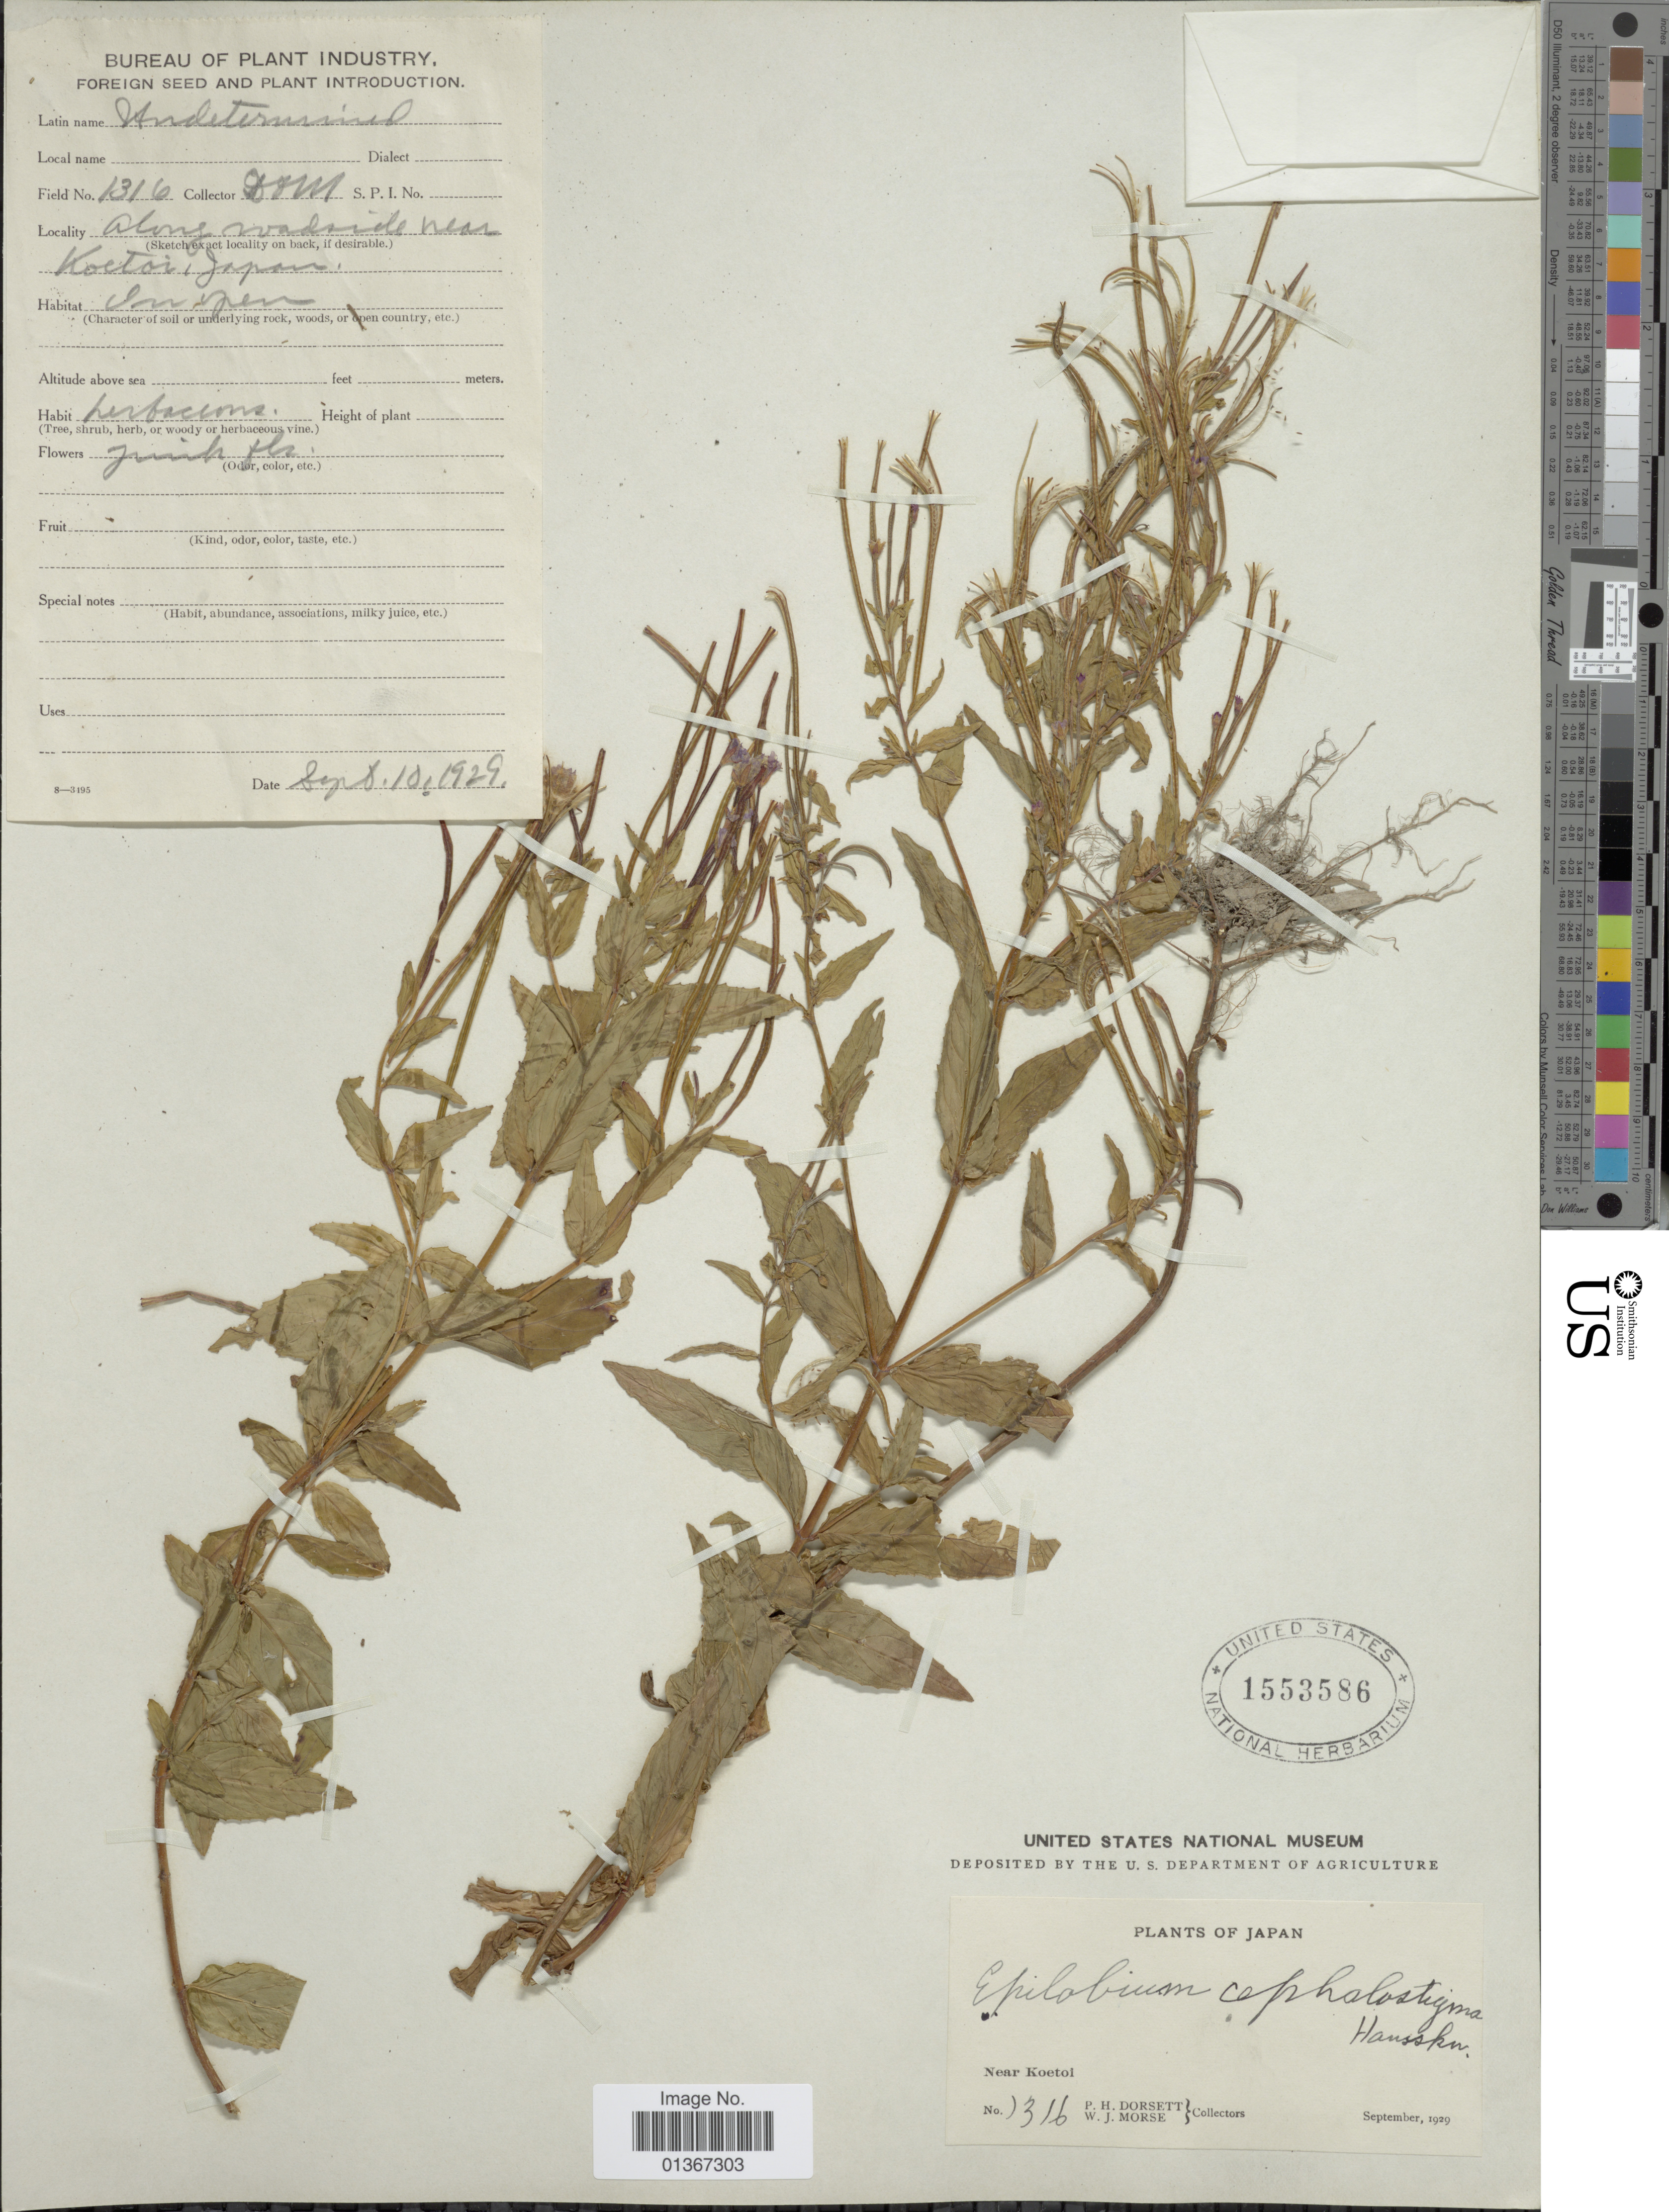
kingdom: Plantae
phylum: Tracheophyta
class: Magnoliopsida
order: Myrtales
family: Onagraceae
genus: Epilobium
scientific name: Epilobium amurense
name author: Hausskn.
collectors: P. H. Dorsett & W. J. Morse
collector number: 1316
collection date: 1929-09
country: Japan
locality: Near Koetoi.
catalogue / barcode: US 1553586